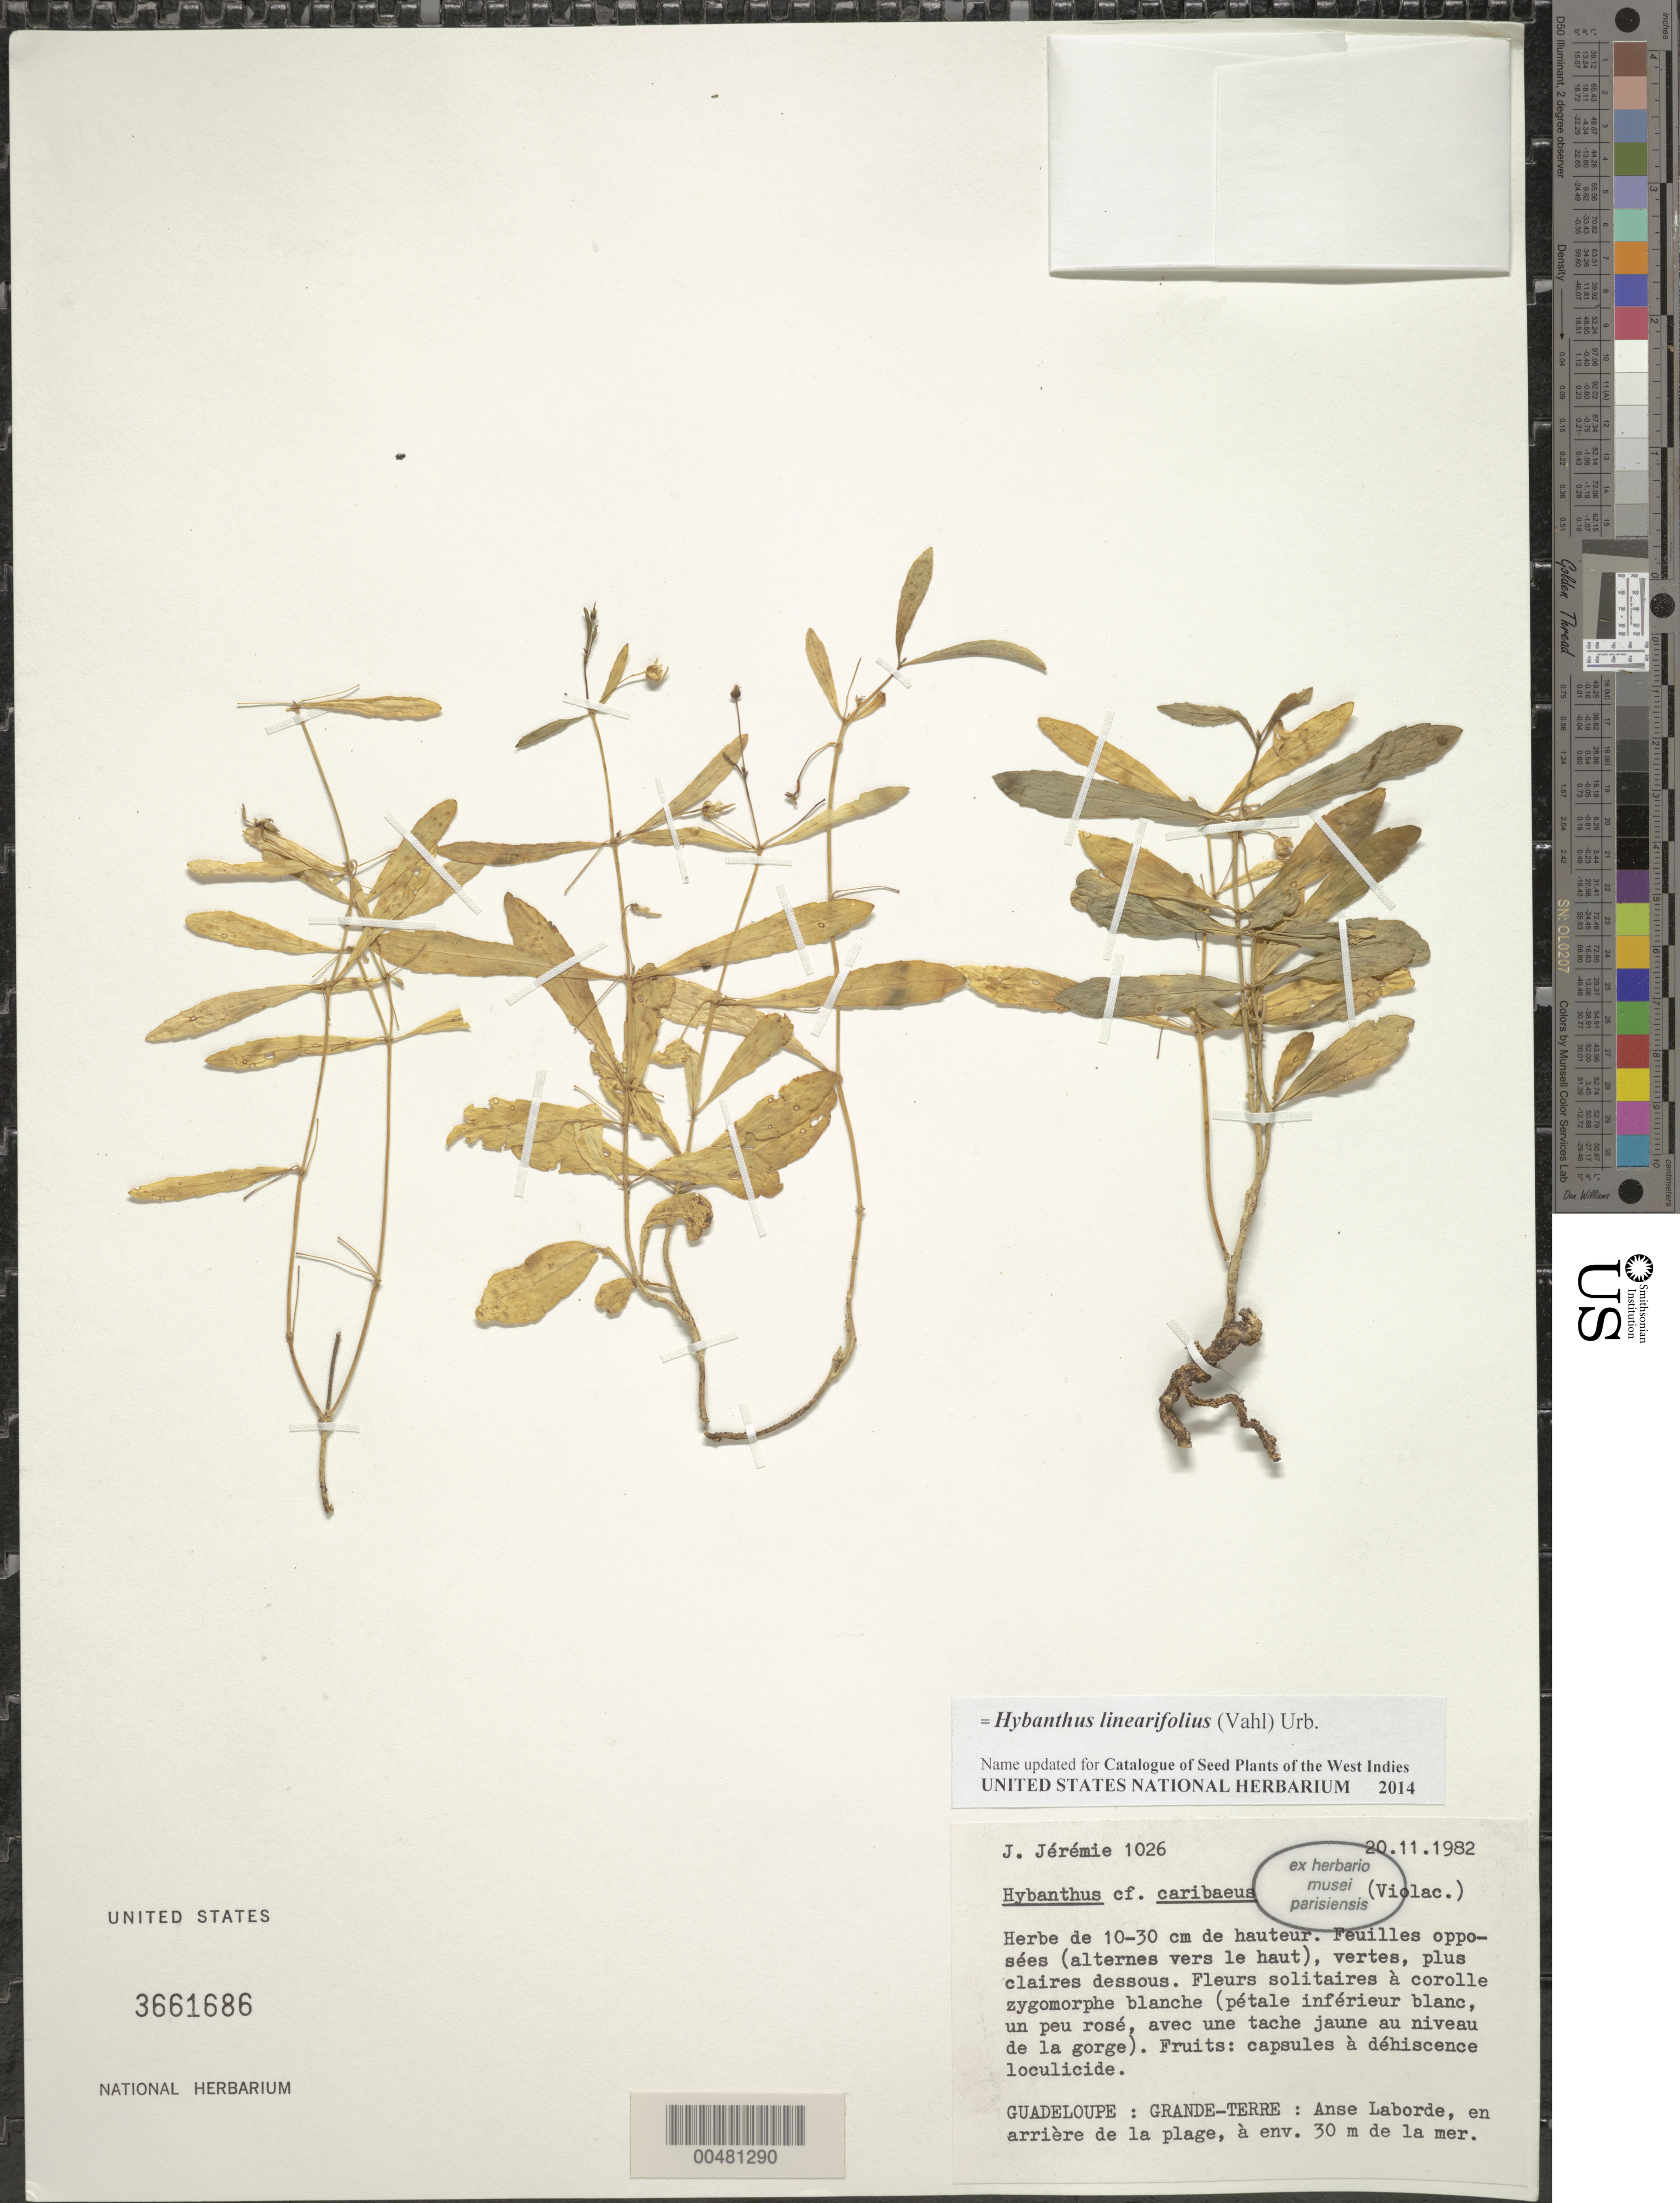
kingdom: Plantae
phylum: Tracheophyta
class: Magnoliopsida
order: Malpighiales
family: Violaceae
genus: Pombalia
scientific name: Pombalia linearifolia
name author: (Vahl) Paula-Souza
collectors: J. Jérémie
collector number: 1026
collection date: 1982-11-20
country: Guadeloupe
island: Grande-Terre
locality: Anse Laborde.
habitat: En arrière de la plage, à env. 30 m de la mer.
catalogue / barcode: US 3661686